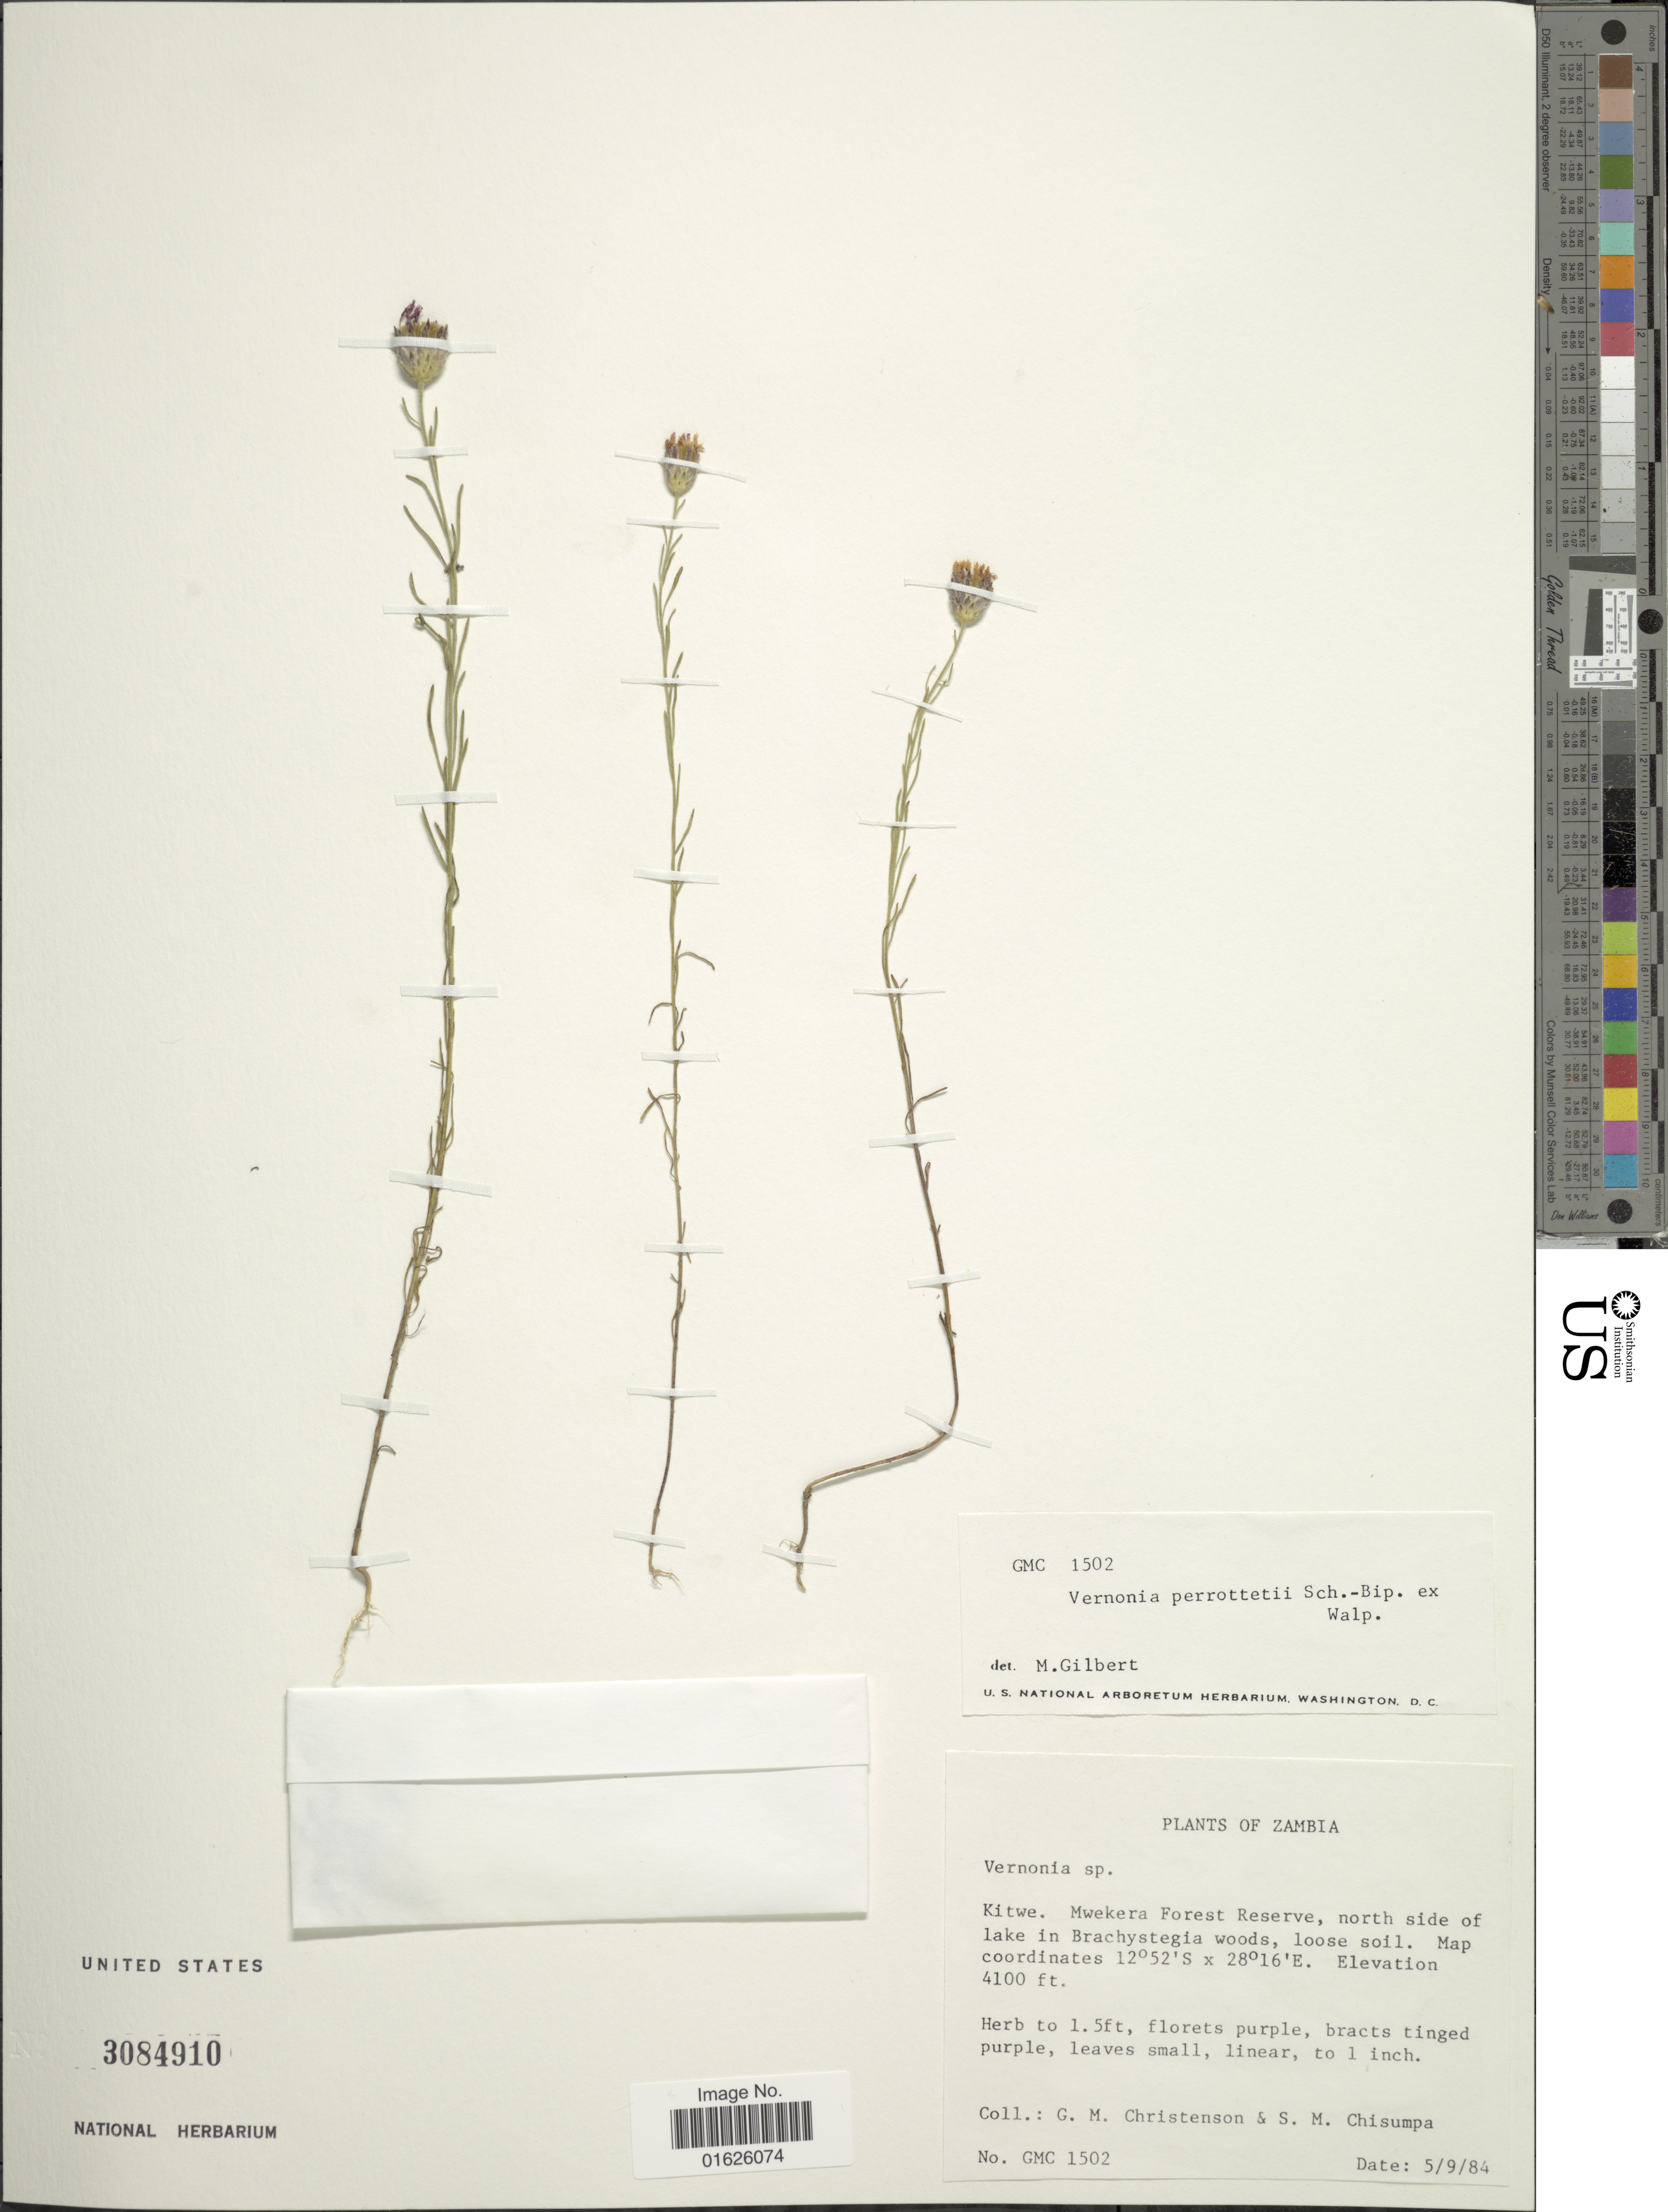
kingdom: Plantae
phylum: Tracheophyta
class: Magnoliopsida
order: Asterales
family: Asteraceae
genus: Polydora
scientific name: Polydora serratuloides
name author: (DC.) H. Rob.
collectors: G. Christenson & S. Chisumpa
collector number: GMC 1502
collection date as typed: Transcribed d/m/y: 9/5/84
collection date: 1984-05-09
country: Zambia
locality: Kitwe, Mwekera Forest Reserve, north side of lake in Brachystegia woods, loose soil.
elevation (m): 1250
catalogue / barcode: US 3084910